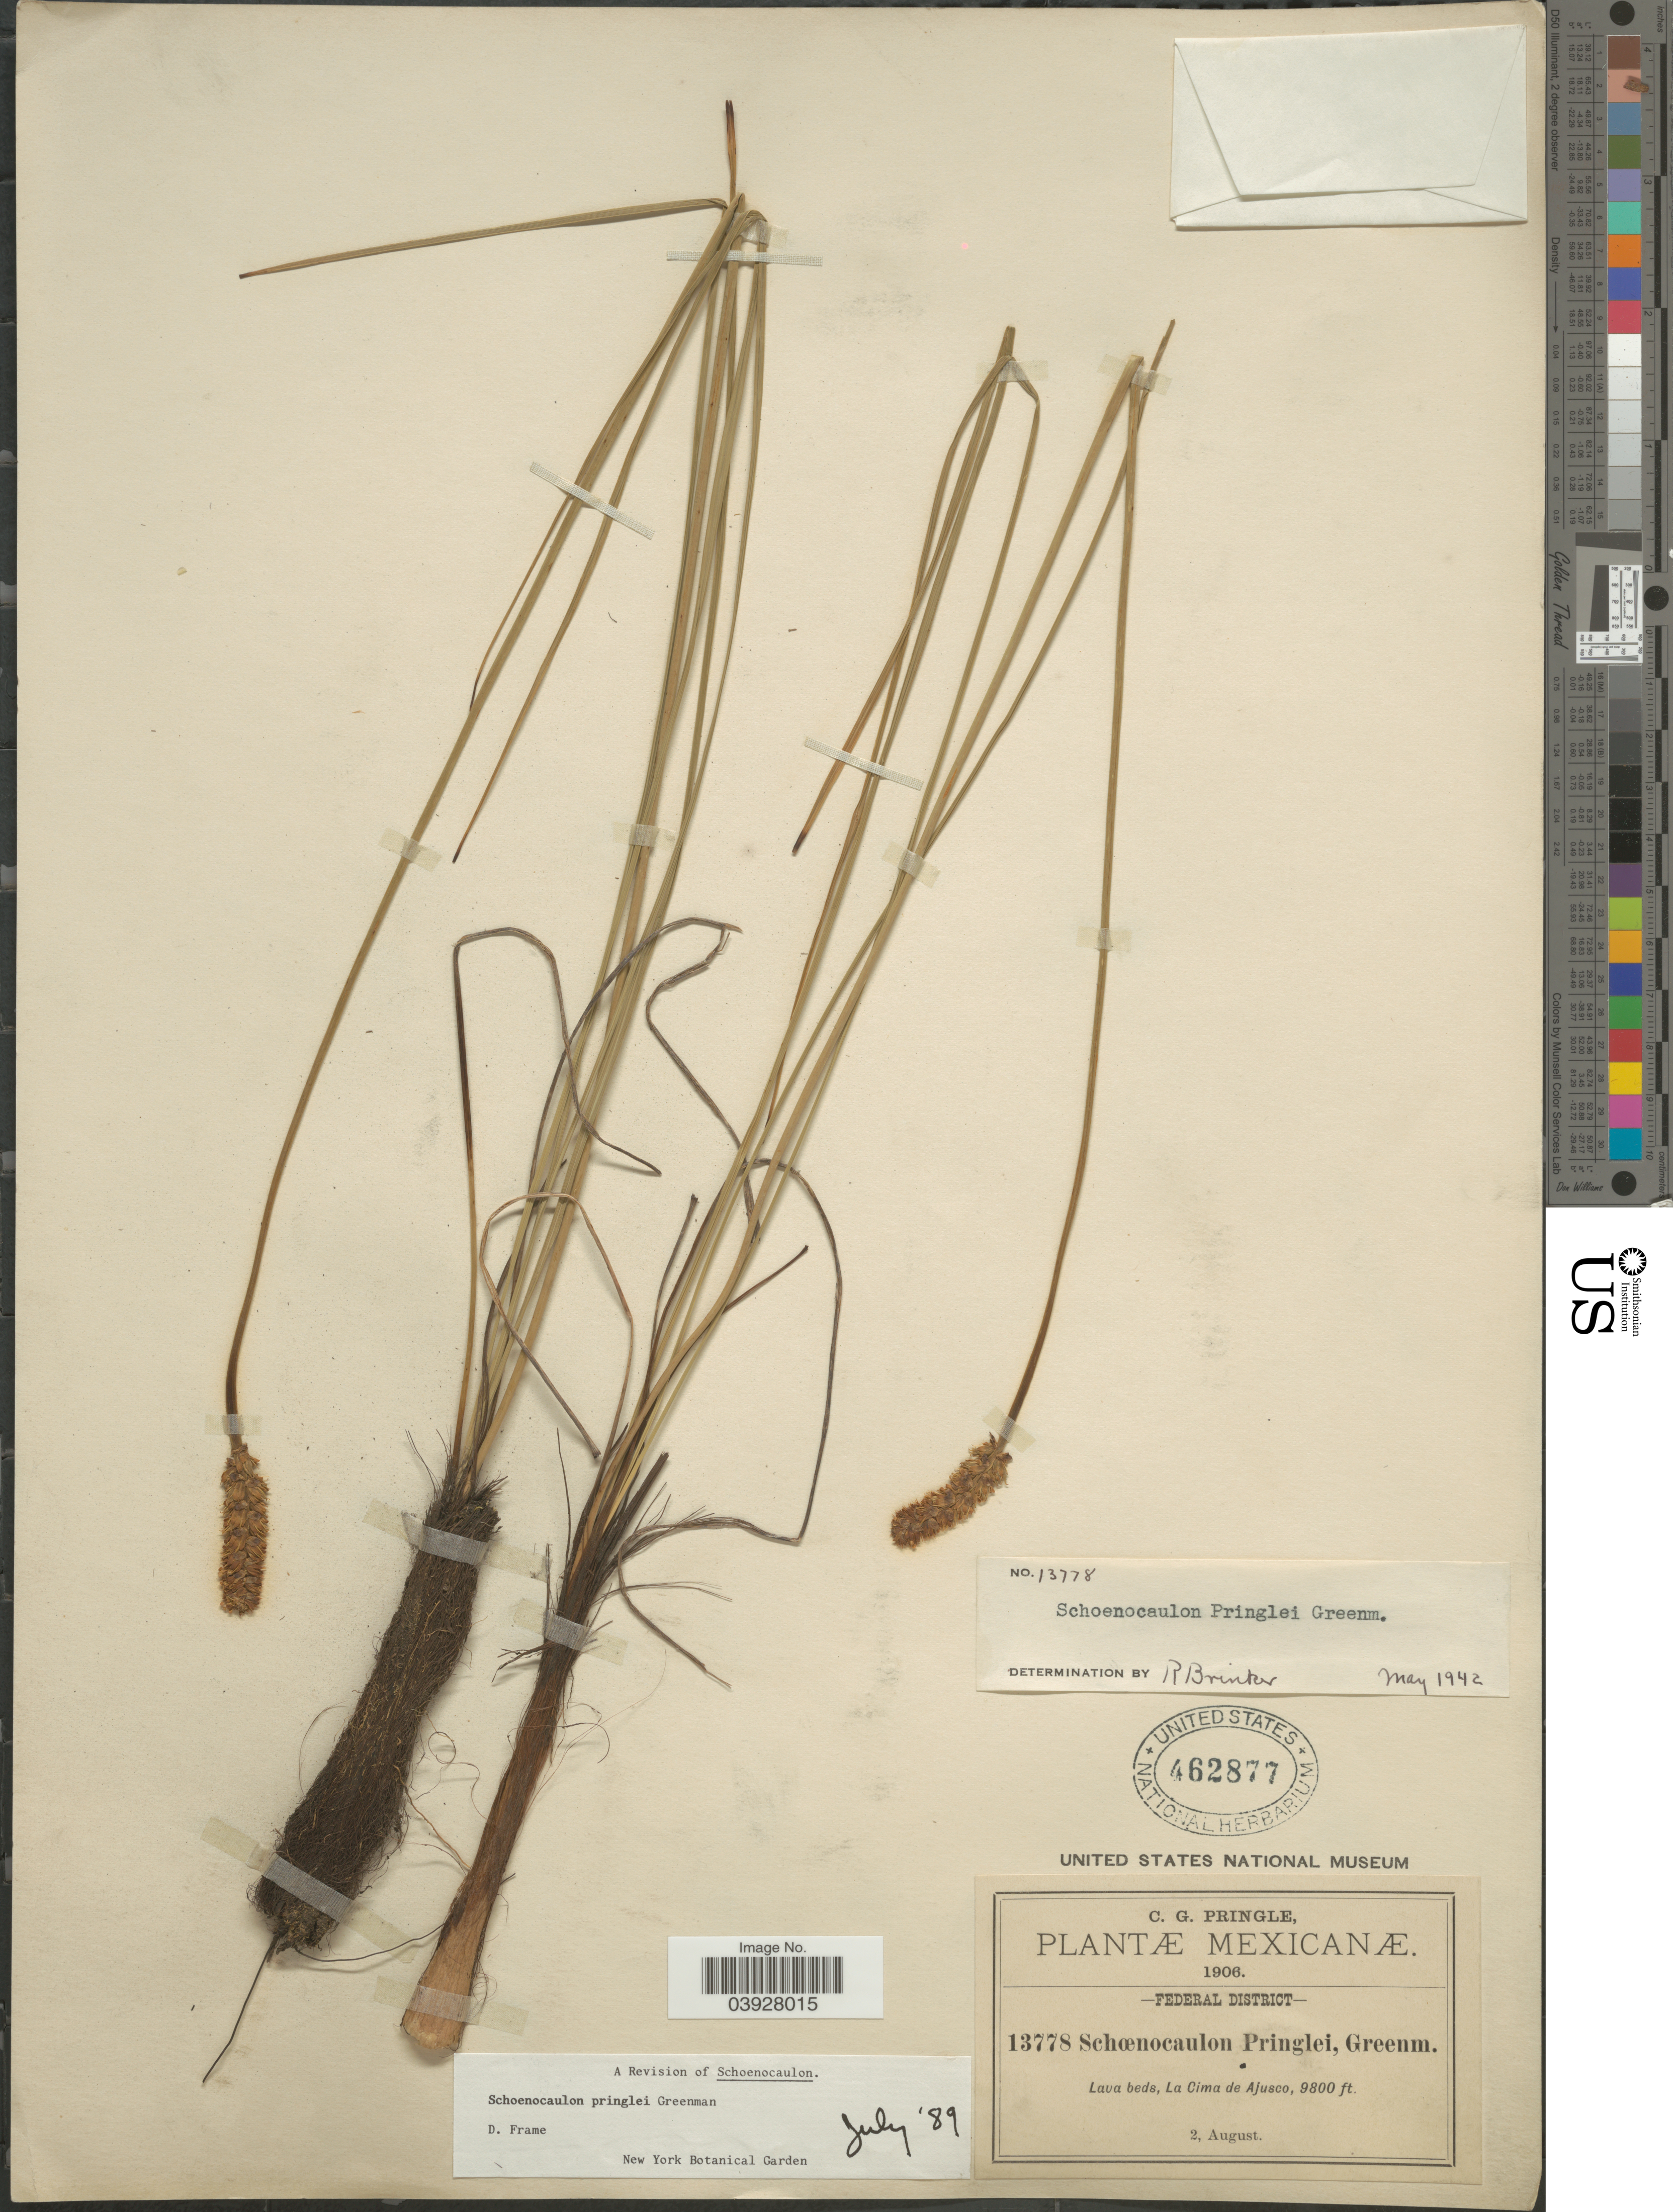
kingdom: Plantae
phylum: Tracheophyta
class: Liliopsida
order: Liliales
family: Melanthiaceae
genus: Schoenocaulon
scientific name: Schoenocaulon pringlei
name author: Greenm.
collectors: C. G. Pringle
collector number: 13778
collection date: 1906-08-02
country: Mexico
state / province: Distrito Federal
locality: Federal District. Lava beds, La Cima de Ajusco.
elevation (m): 2987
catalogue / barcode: US 462877